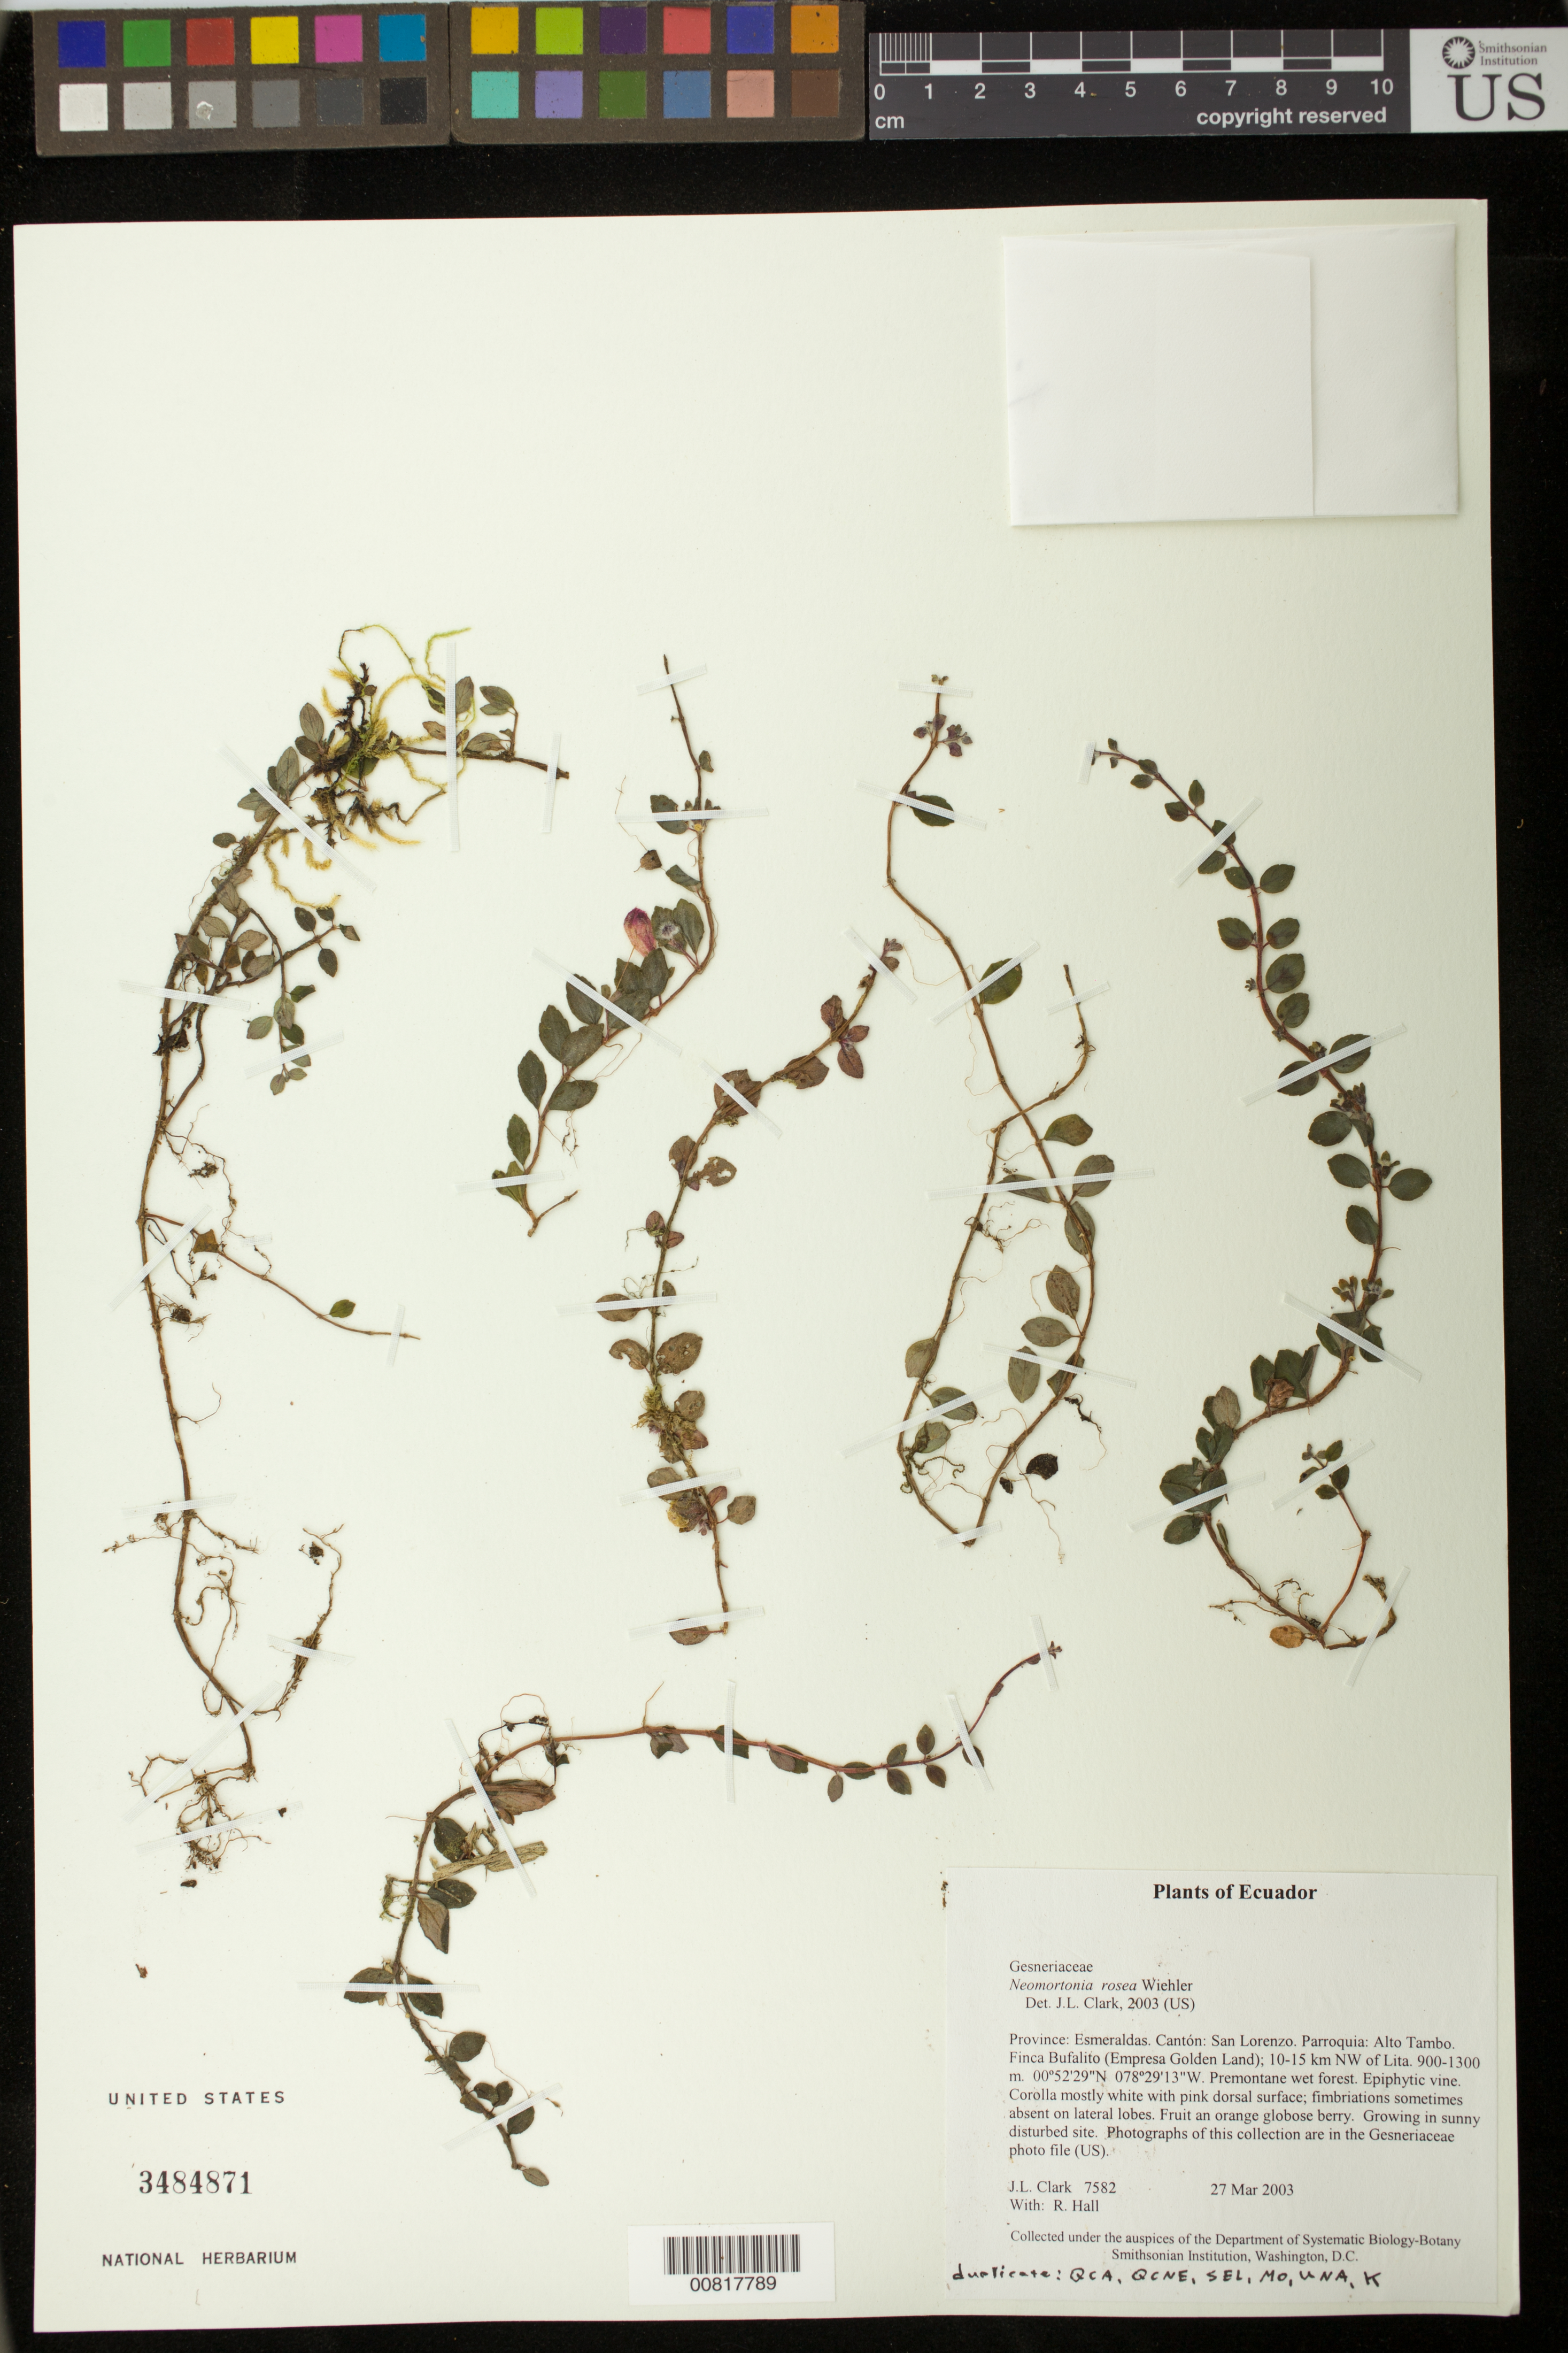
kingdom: Plantae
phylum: Tracheophyta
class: Magnoliopsida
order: Lamiales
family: Gesneriaceae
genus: Neomortonia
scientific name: Neomortonia rosea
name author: Wiehler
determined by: Clark, J. L., (SEL), The Marie Selby Botanical Garden (UNITED STATES)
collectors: J. L. Clark & R. Hall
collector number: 7582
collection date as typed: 27 Mar 2003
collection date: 2003-03-27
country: Ecuador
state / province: Esmeraldas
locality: San Lorenzo. Parroquia: Alto Tambo. Finca Bufalito (Empresa Golden Land); 10-15 km NW of Lita.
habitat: Premontane wet forest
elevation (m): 900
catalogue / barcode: US 3484871